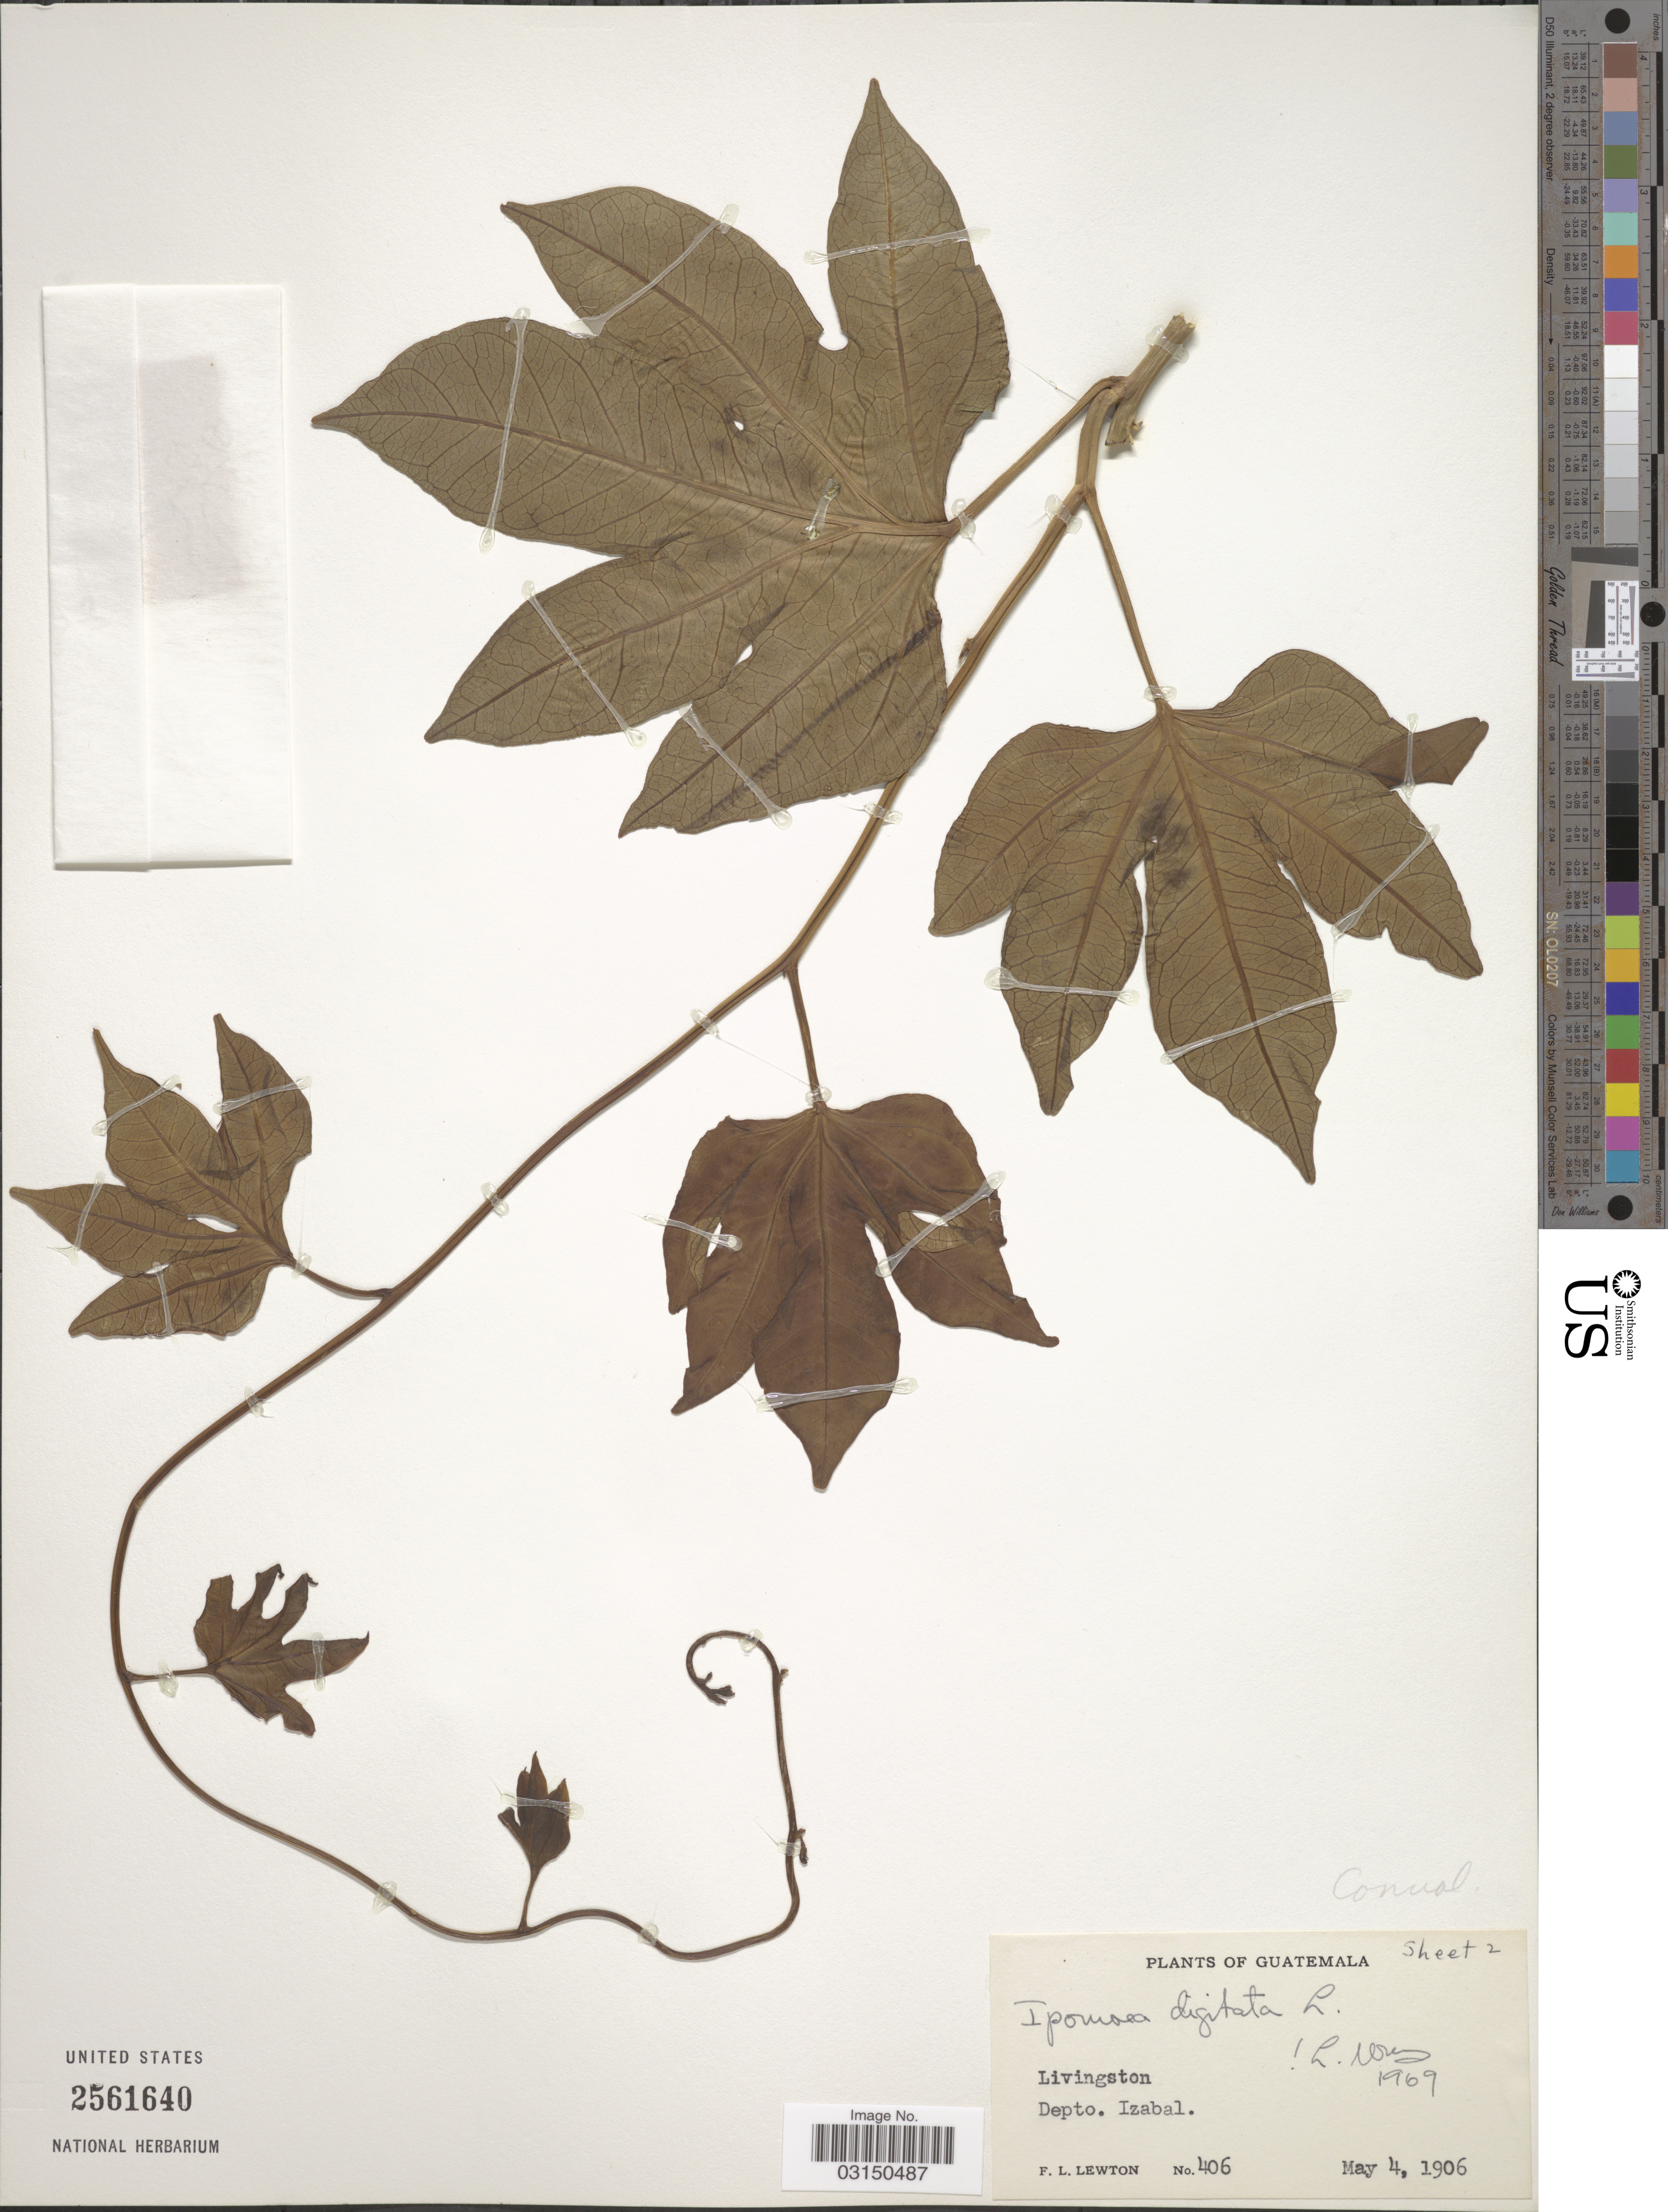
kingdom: Plantae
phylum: Tracheophyta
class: Magnoliopsida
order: Solanales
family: Convolvulaceae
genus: Ipomoea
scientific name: Ipomoea mauritiana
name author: Jacq.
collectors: F. L. Lewton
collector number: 406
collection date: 1906-05-04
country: Guatemala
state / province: Izabal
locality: Livingston.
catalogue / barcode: US 2561640